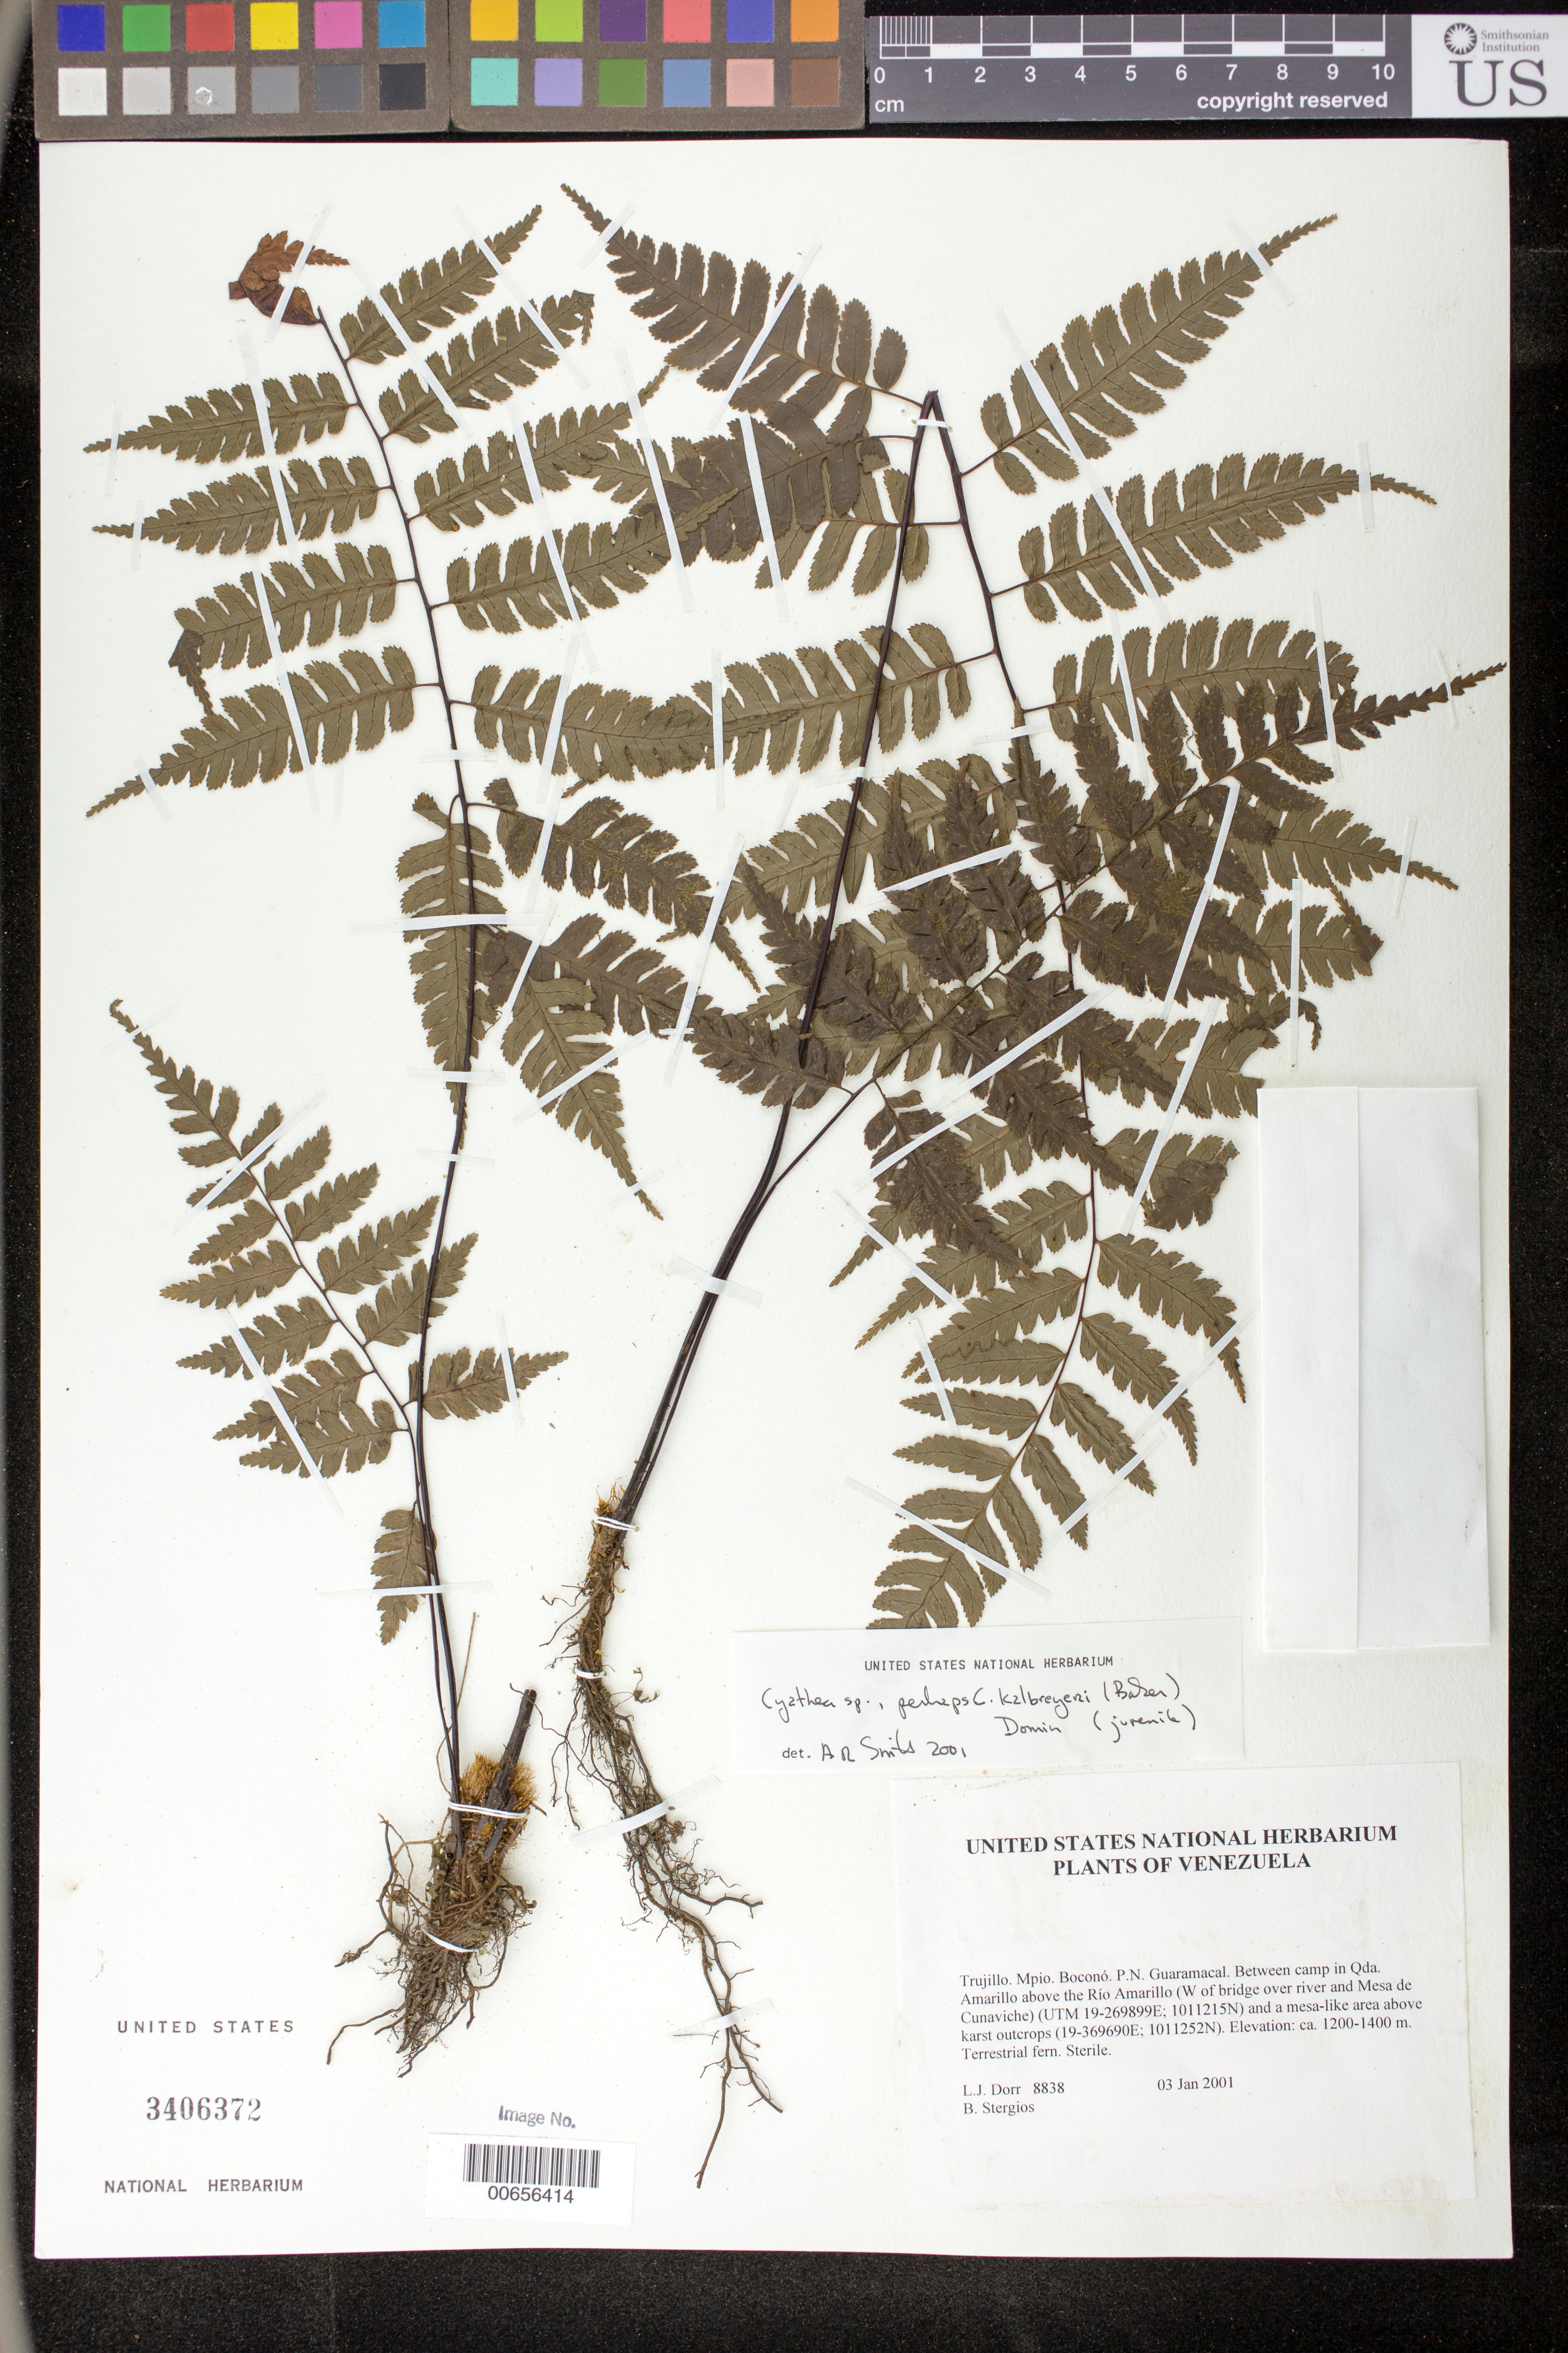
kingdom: Plantae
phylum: Tracheophyta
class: Polypodiopsida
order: Cyatheales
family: Cyatheaceae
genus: Cyathea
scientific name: Cyathea sp.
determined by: Smith, Alan R., (UC)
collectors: L. J. Dorr & B. G. Stergios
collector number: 8838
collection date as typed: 03 Jan 2001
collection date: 2001-01-03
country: Venezuela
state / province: Trujillo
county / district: Boconó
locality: Parque Nacional Guaramacal. Between camp in Qda Amarillo above Río Amarillo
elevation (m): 1200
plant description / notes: PORT, UC, US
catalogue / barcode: US 3406372